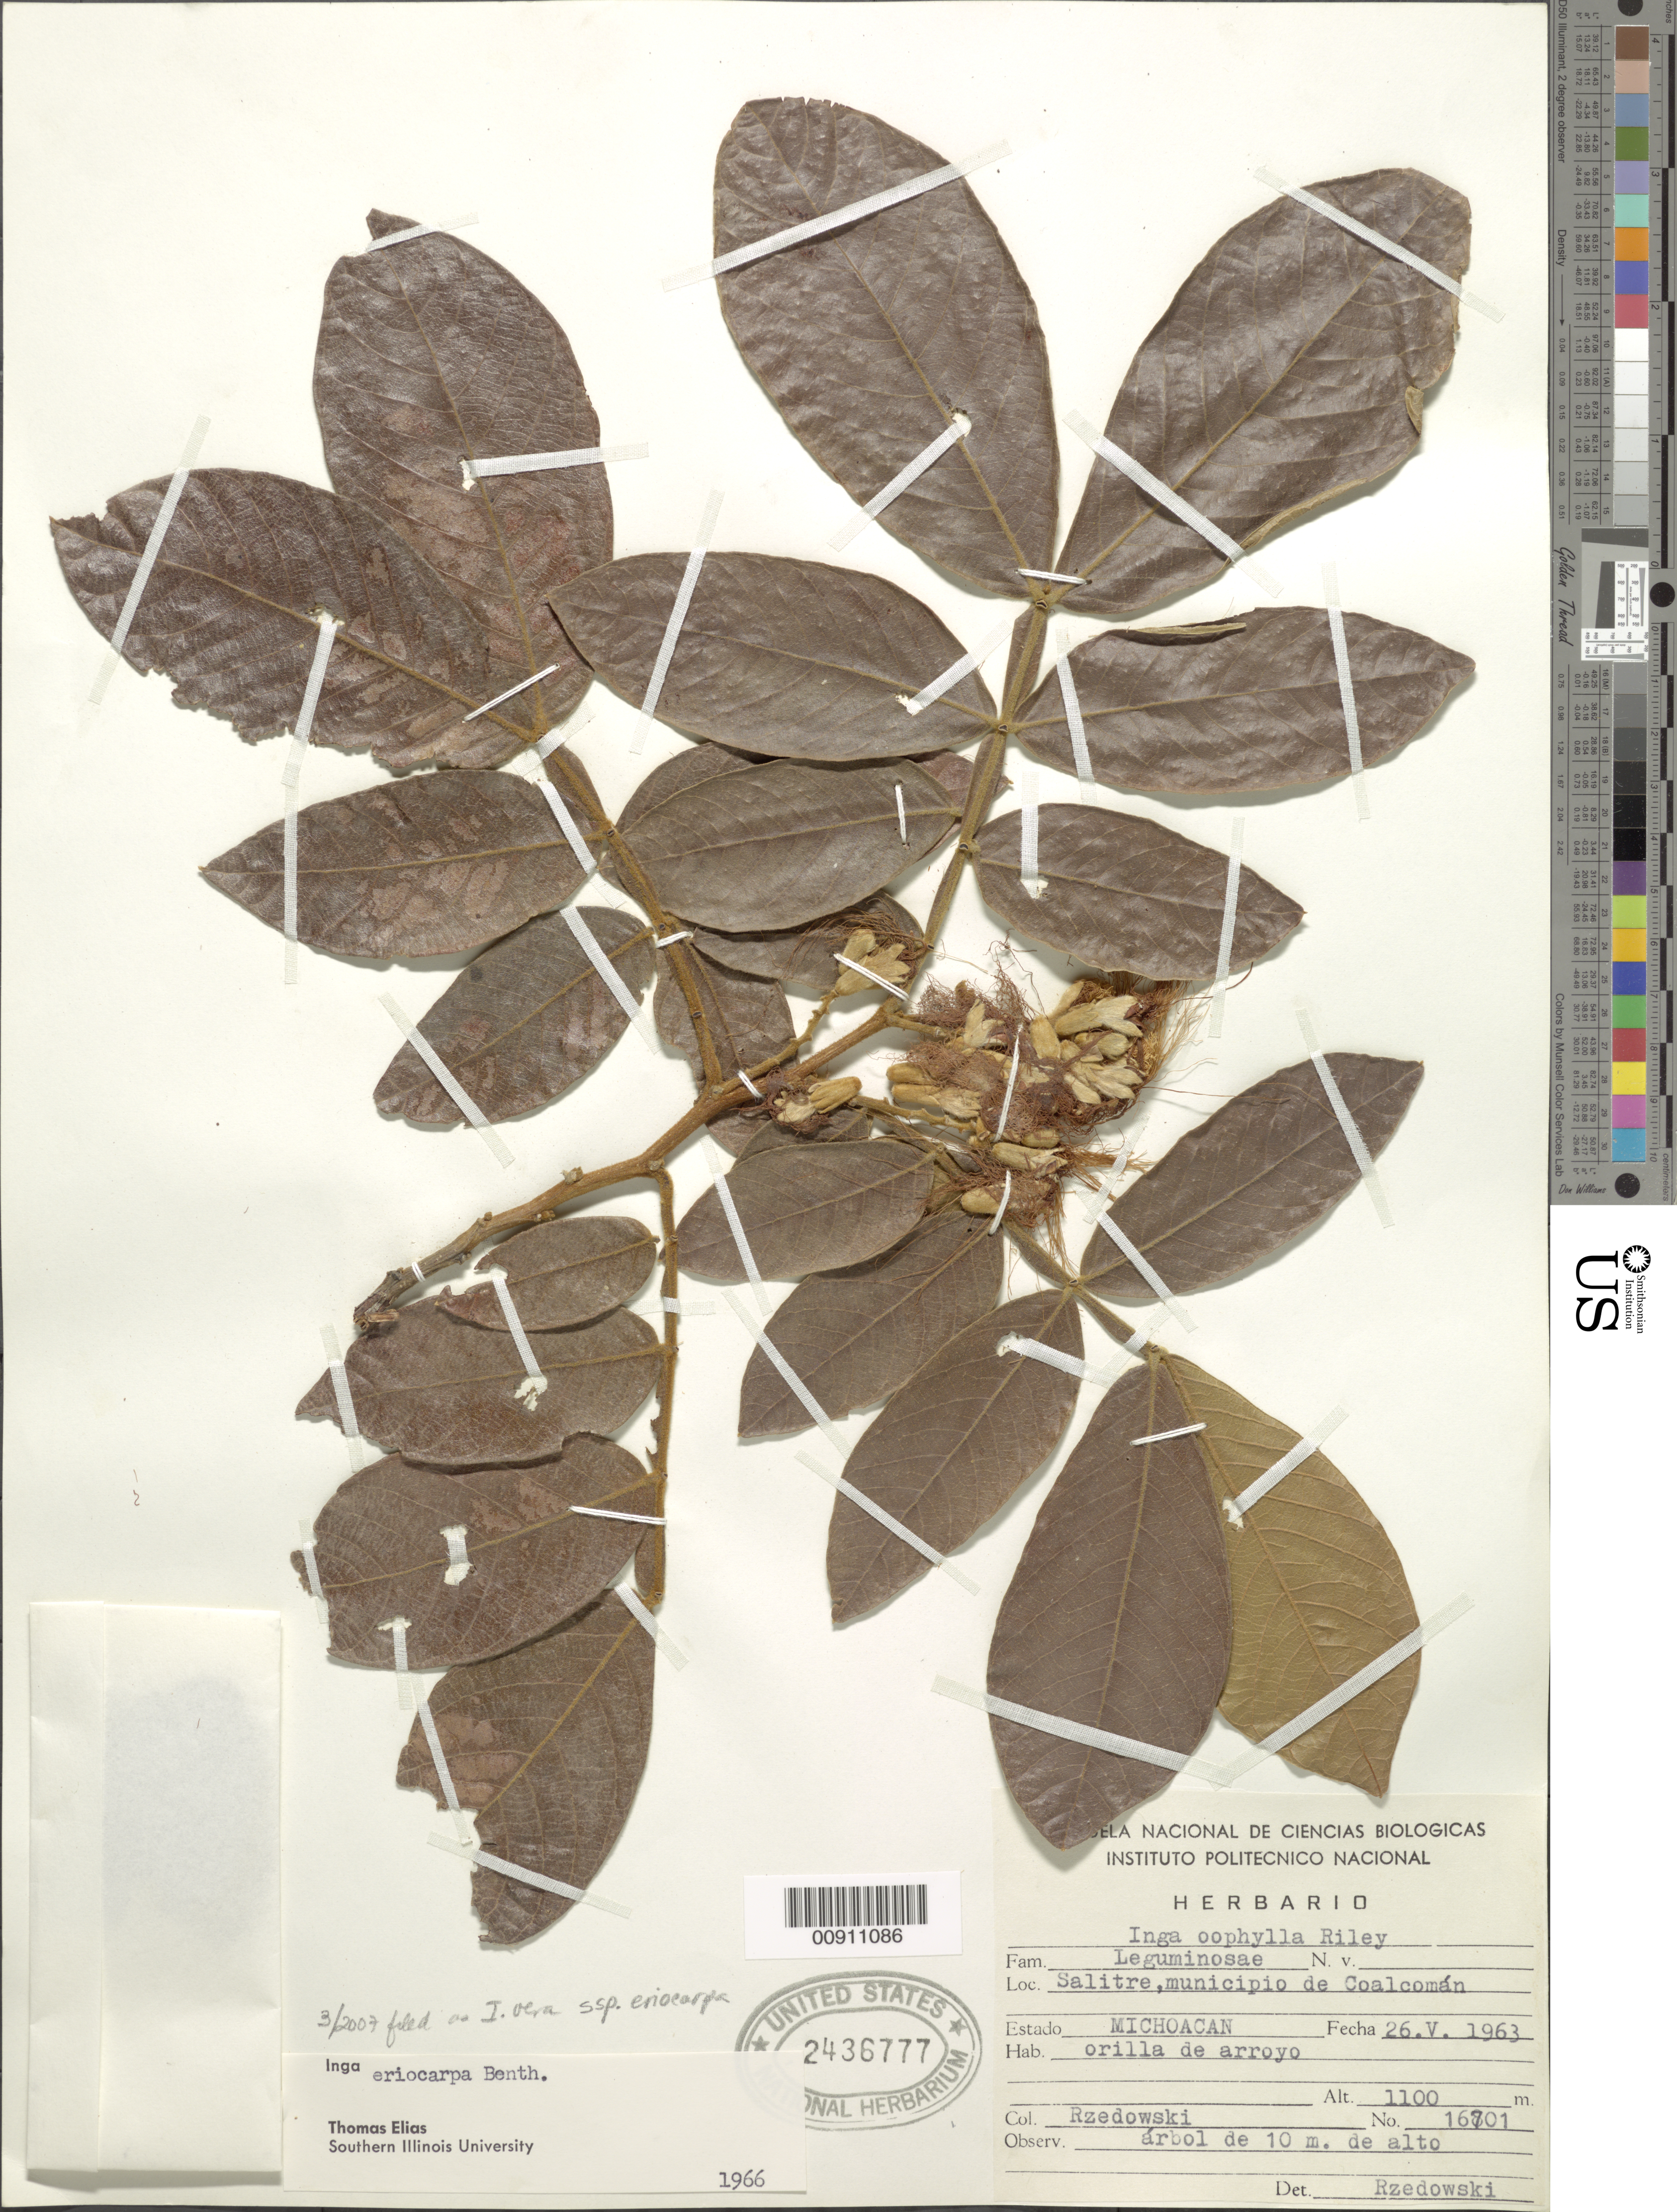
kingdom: Plantae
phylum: Tracheophyta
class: Magnoliopsida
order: Fabales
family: Fabaceae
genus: Inga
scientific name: Inga vera subsp. eriocarpa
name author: (Benth.) J. León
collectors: J. Rzedowski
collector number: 16701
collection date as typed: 26 May 1963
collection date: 1963-05-26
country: Mexico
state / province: Michoacán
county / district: Coalcomán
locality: Salitre, municipio de Coalcomán, Michoacán.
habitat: Orilla de arroyo.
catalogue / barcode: US 2436777